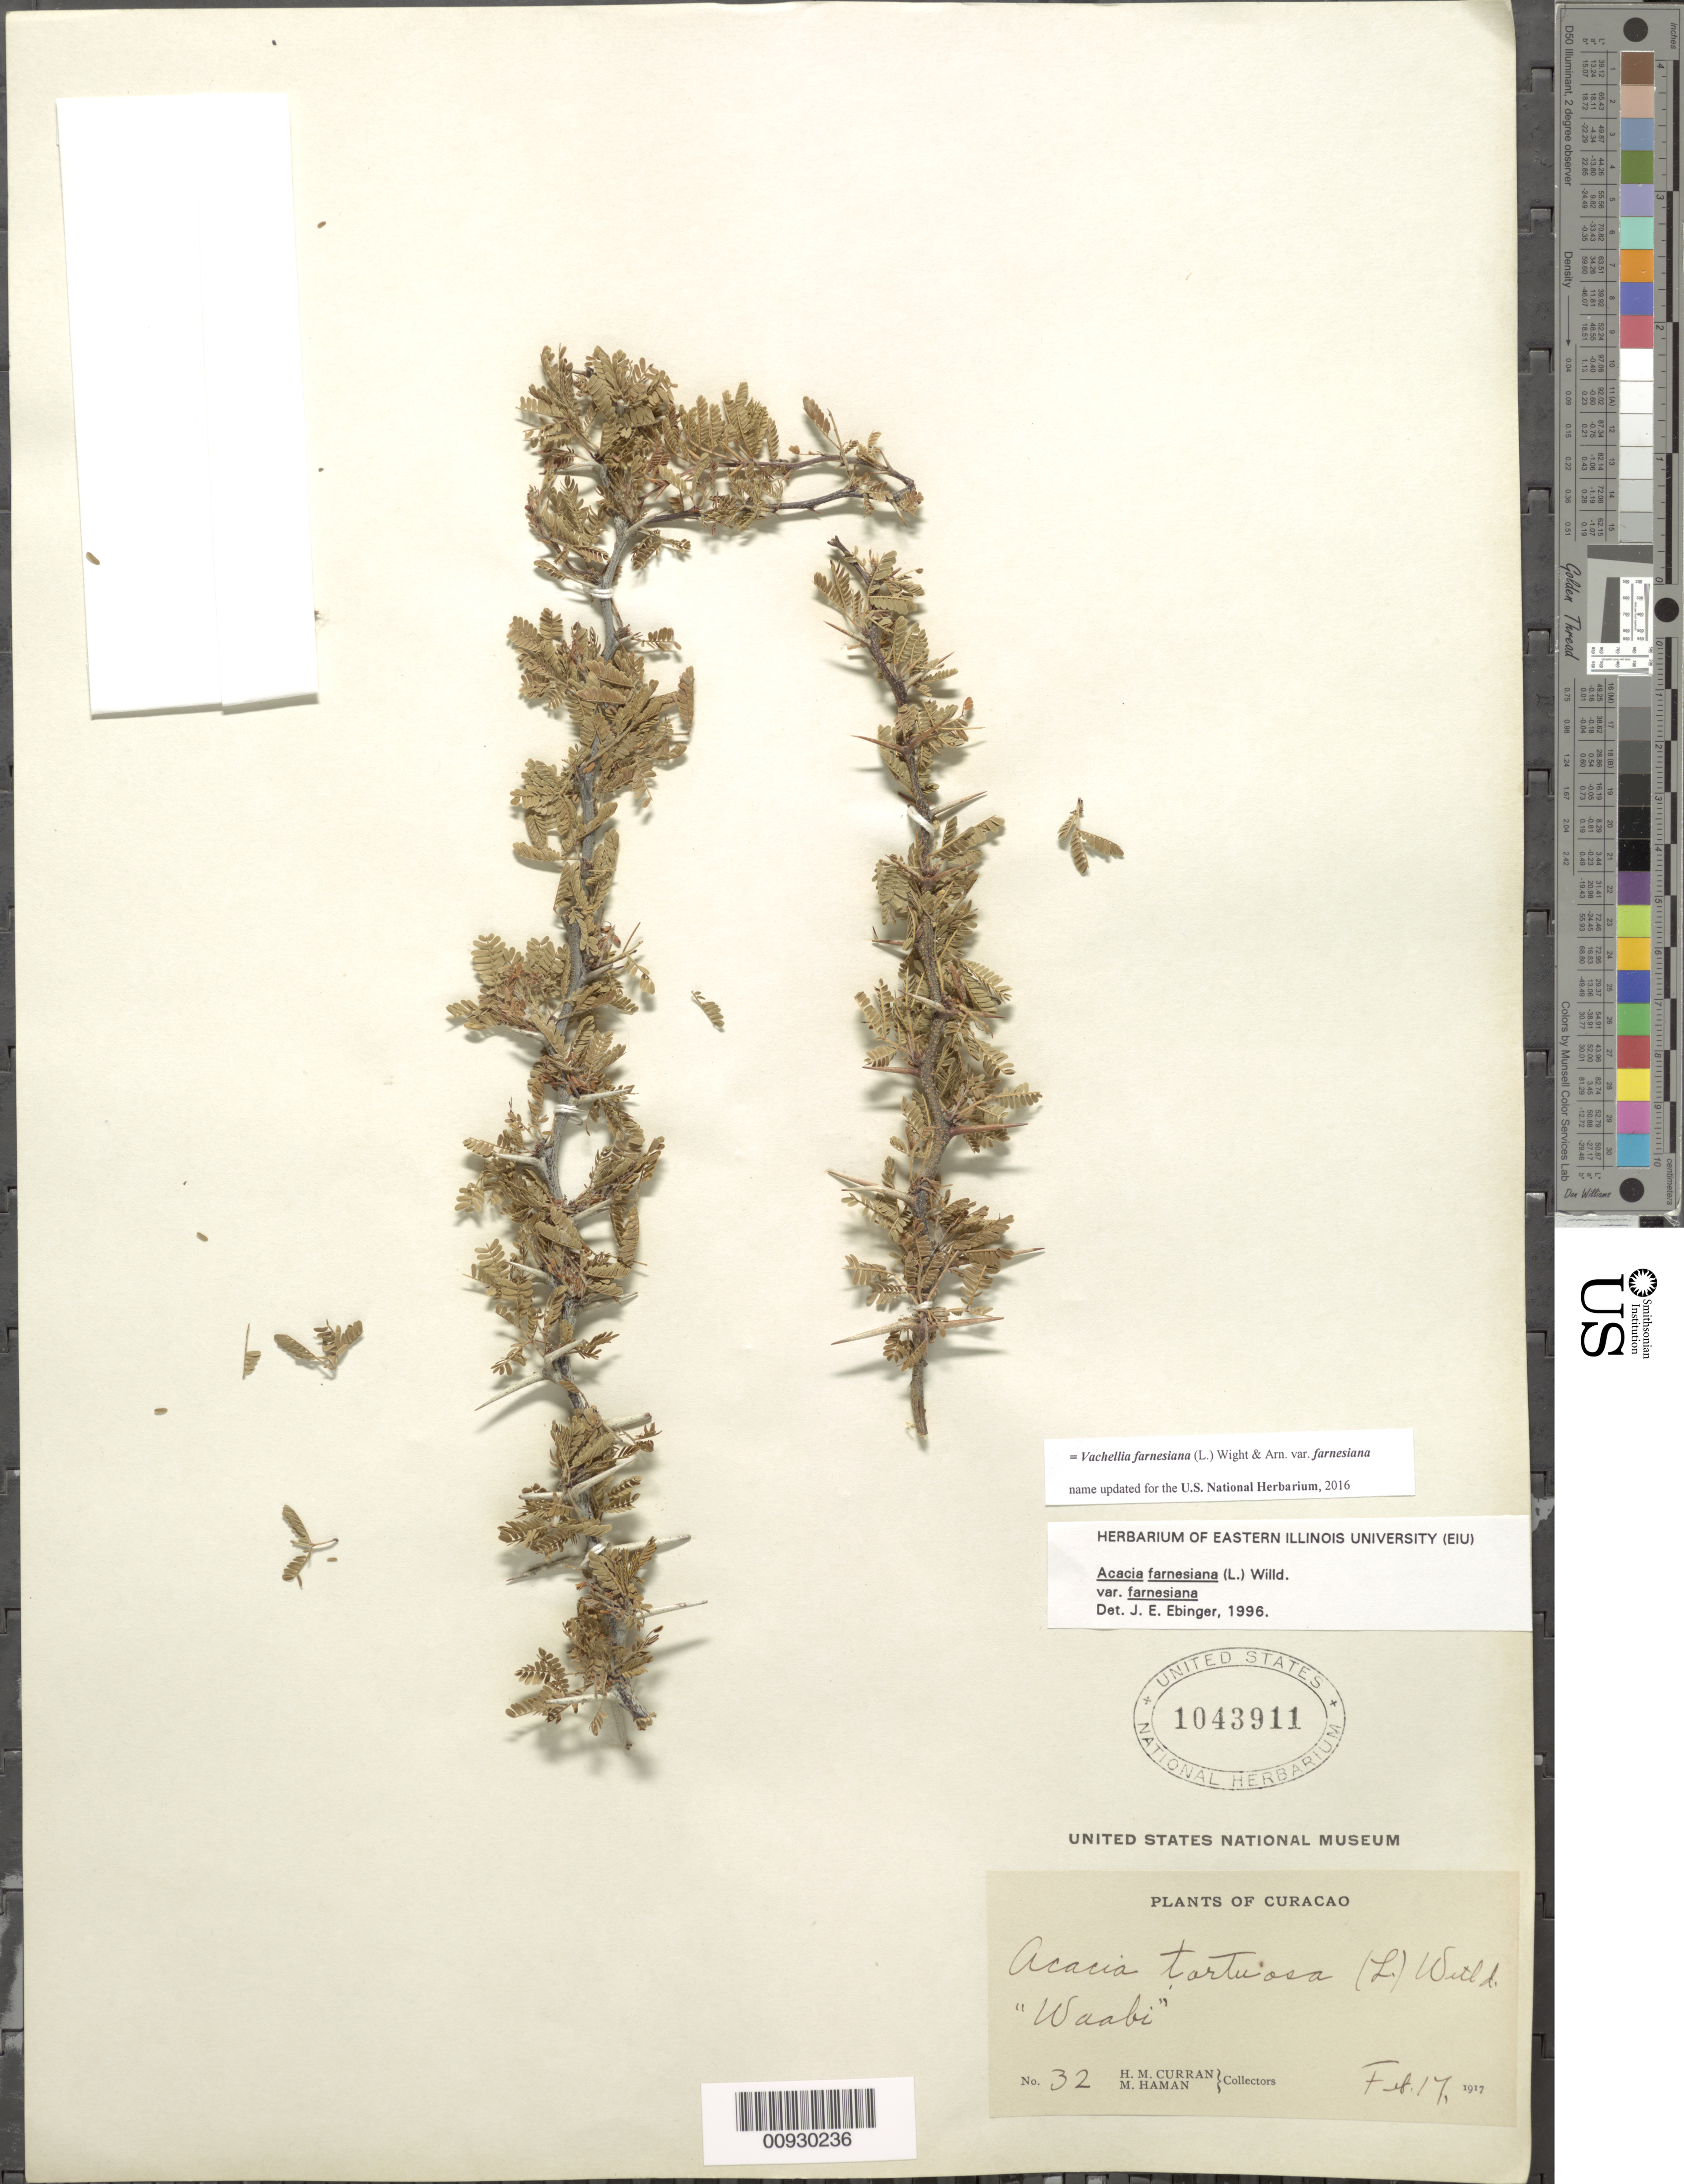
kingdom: Plantae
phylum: Tracheophyta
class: Magnoliopsida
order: Fabales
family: Fabaceae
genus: Vachellia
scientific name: Vachellia farnesiana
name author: (L.) Wight & Arn.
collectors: H. M. Curran & M. Haman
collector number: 32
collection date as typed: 17 Feb 1917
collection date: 1917-02-17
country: Curaçao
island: Curaçao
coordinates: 0 N, 0 E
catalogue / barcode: US 1043911